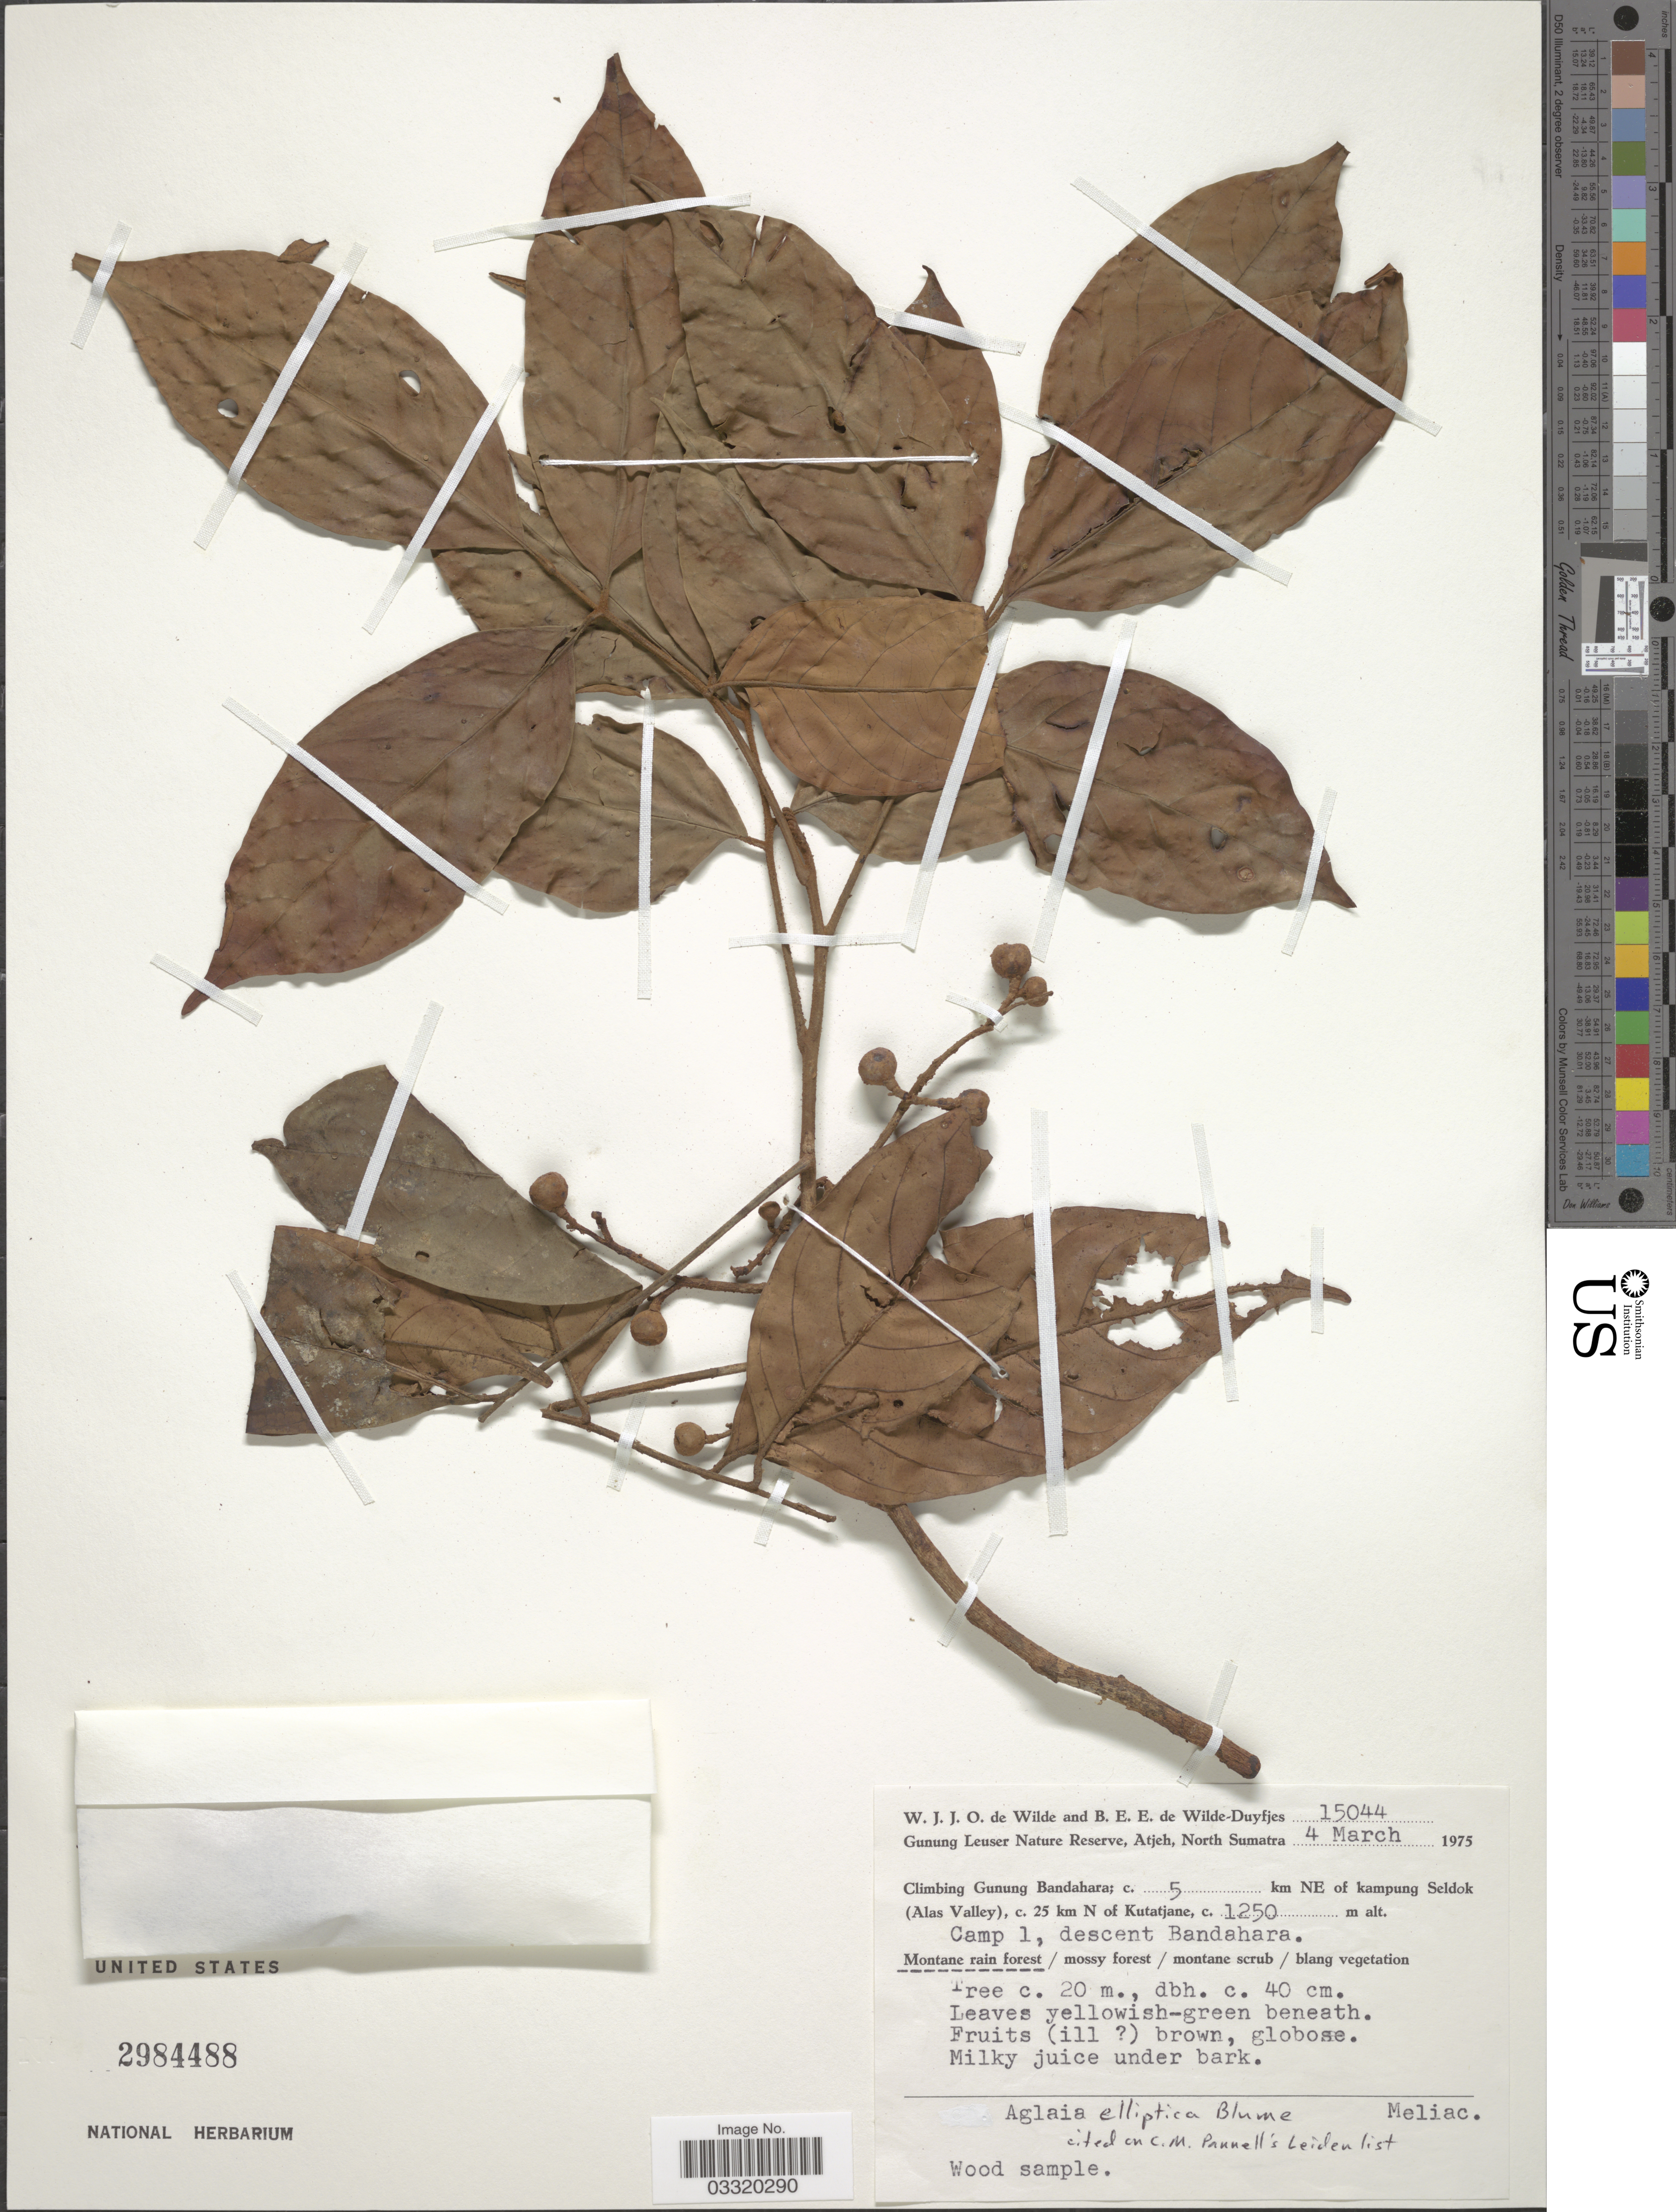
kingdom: Plantae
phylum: Tracheophyta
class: Magnoliopsida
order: Sapindales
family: Meliaceae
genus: Aglaia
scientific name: Aglaia elliptica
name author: Blume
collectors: W. J. de Wilde & B. E. de Wilde-Duyfjes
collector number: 15044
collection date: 1975-03-04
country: Indonesia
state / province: Sumatra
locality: Gunung Leuser Nature Reserve, Atjeh, North Sumatra. Climbing Gunung Bandahara; c. 5 km NE of kampung Seldok (Alas Valley), c. 25 km N of Kutatjane. Camp 1, descent Bandahara.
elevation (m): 1250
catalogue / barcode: US 2984488